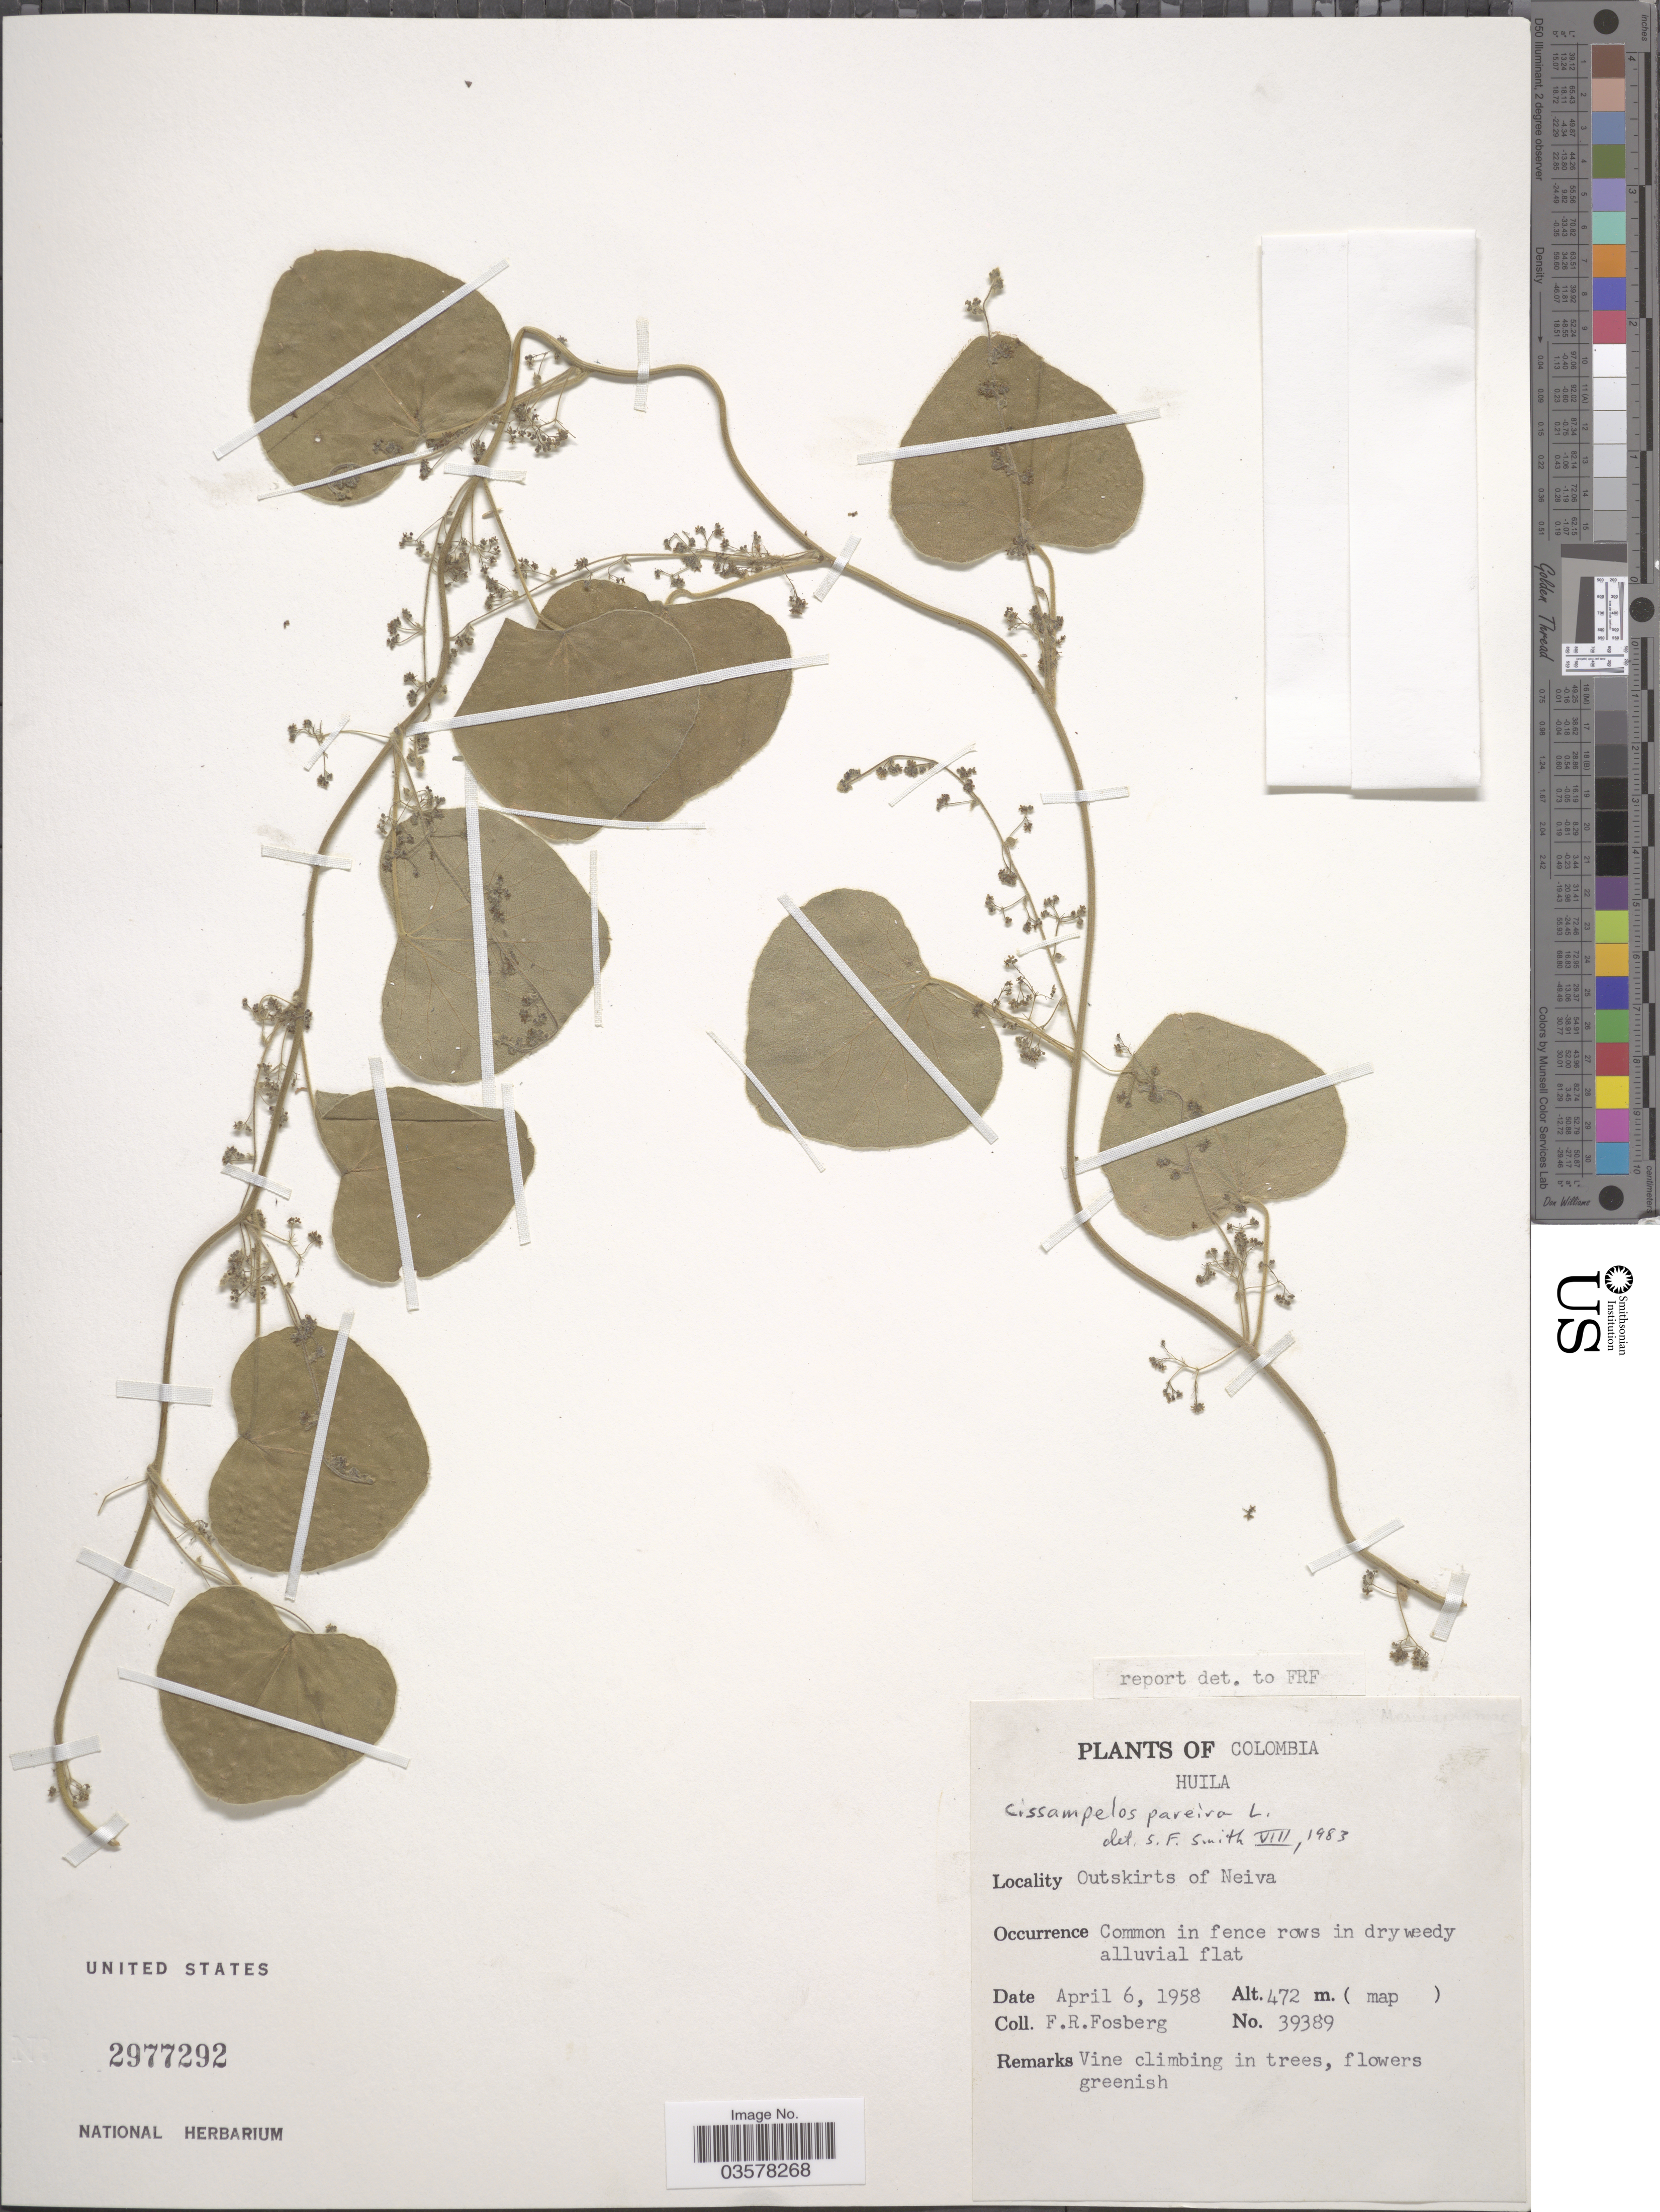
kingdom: Plantae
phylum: Tracheophyta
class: Magnoliopsida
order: Ranunculales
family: Menispermaceae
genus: Cissampelos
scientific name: Cissampelos pareira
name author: L.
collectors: F. R. Fosberg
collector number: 39389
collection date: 1958-04-06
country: Colombia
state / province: Huila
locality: Outskirts of Neiva.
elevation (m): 472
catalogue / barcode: US 2977292